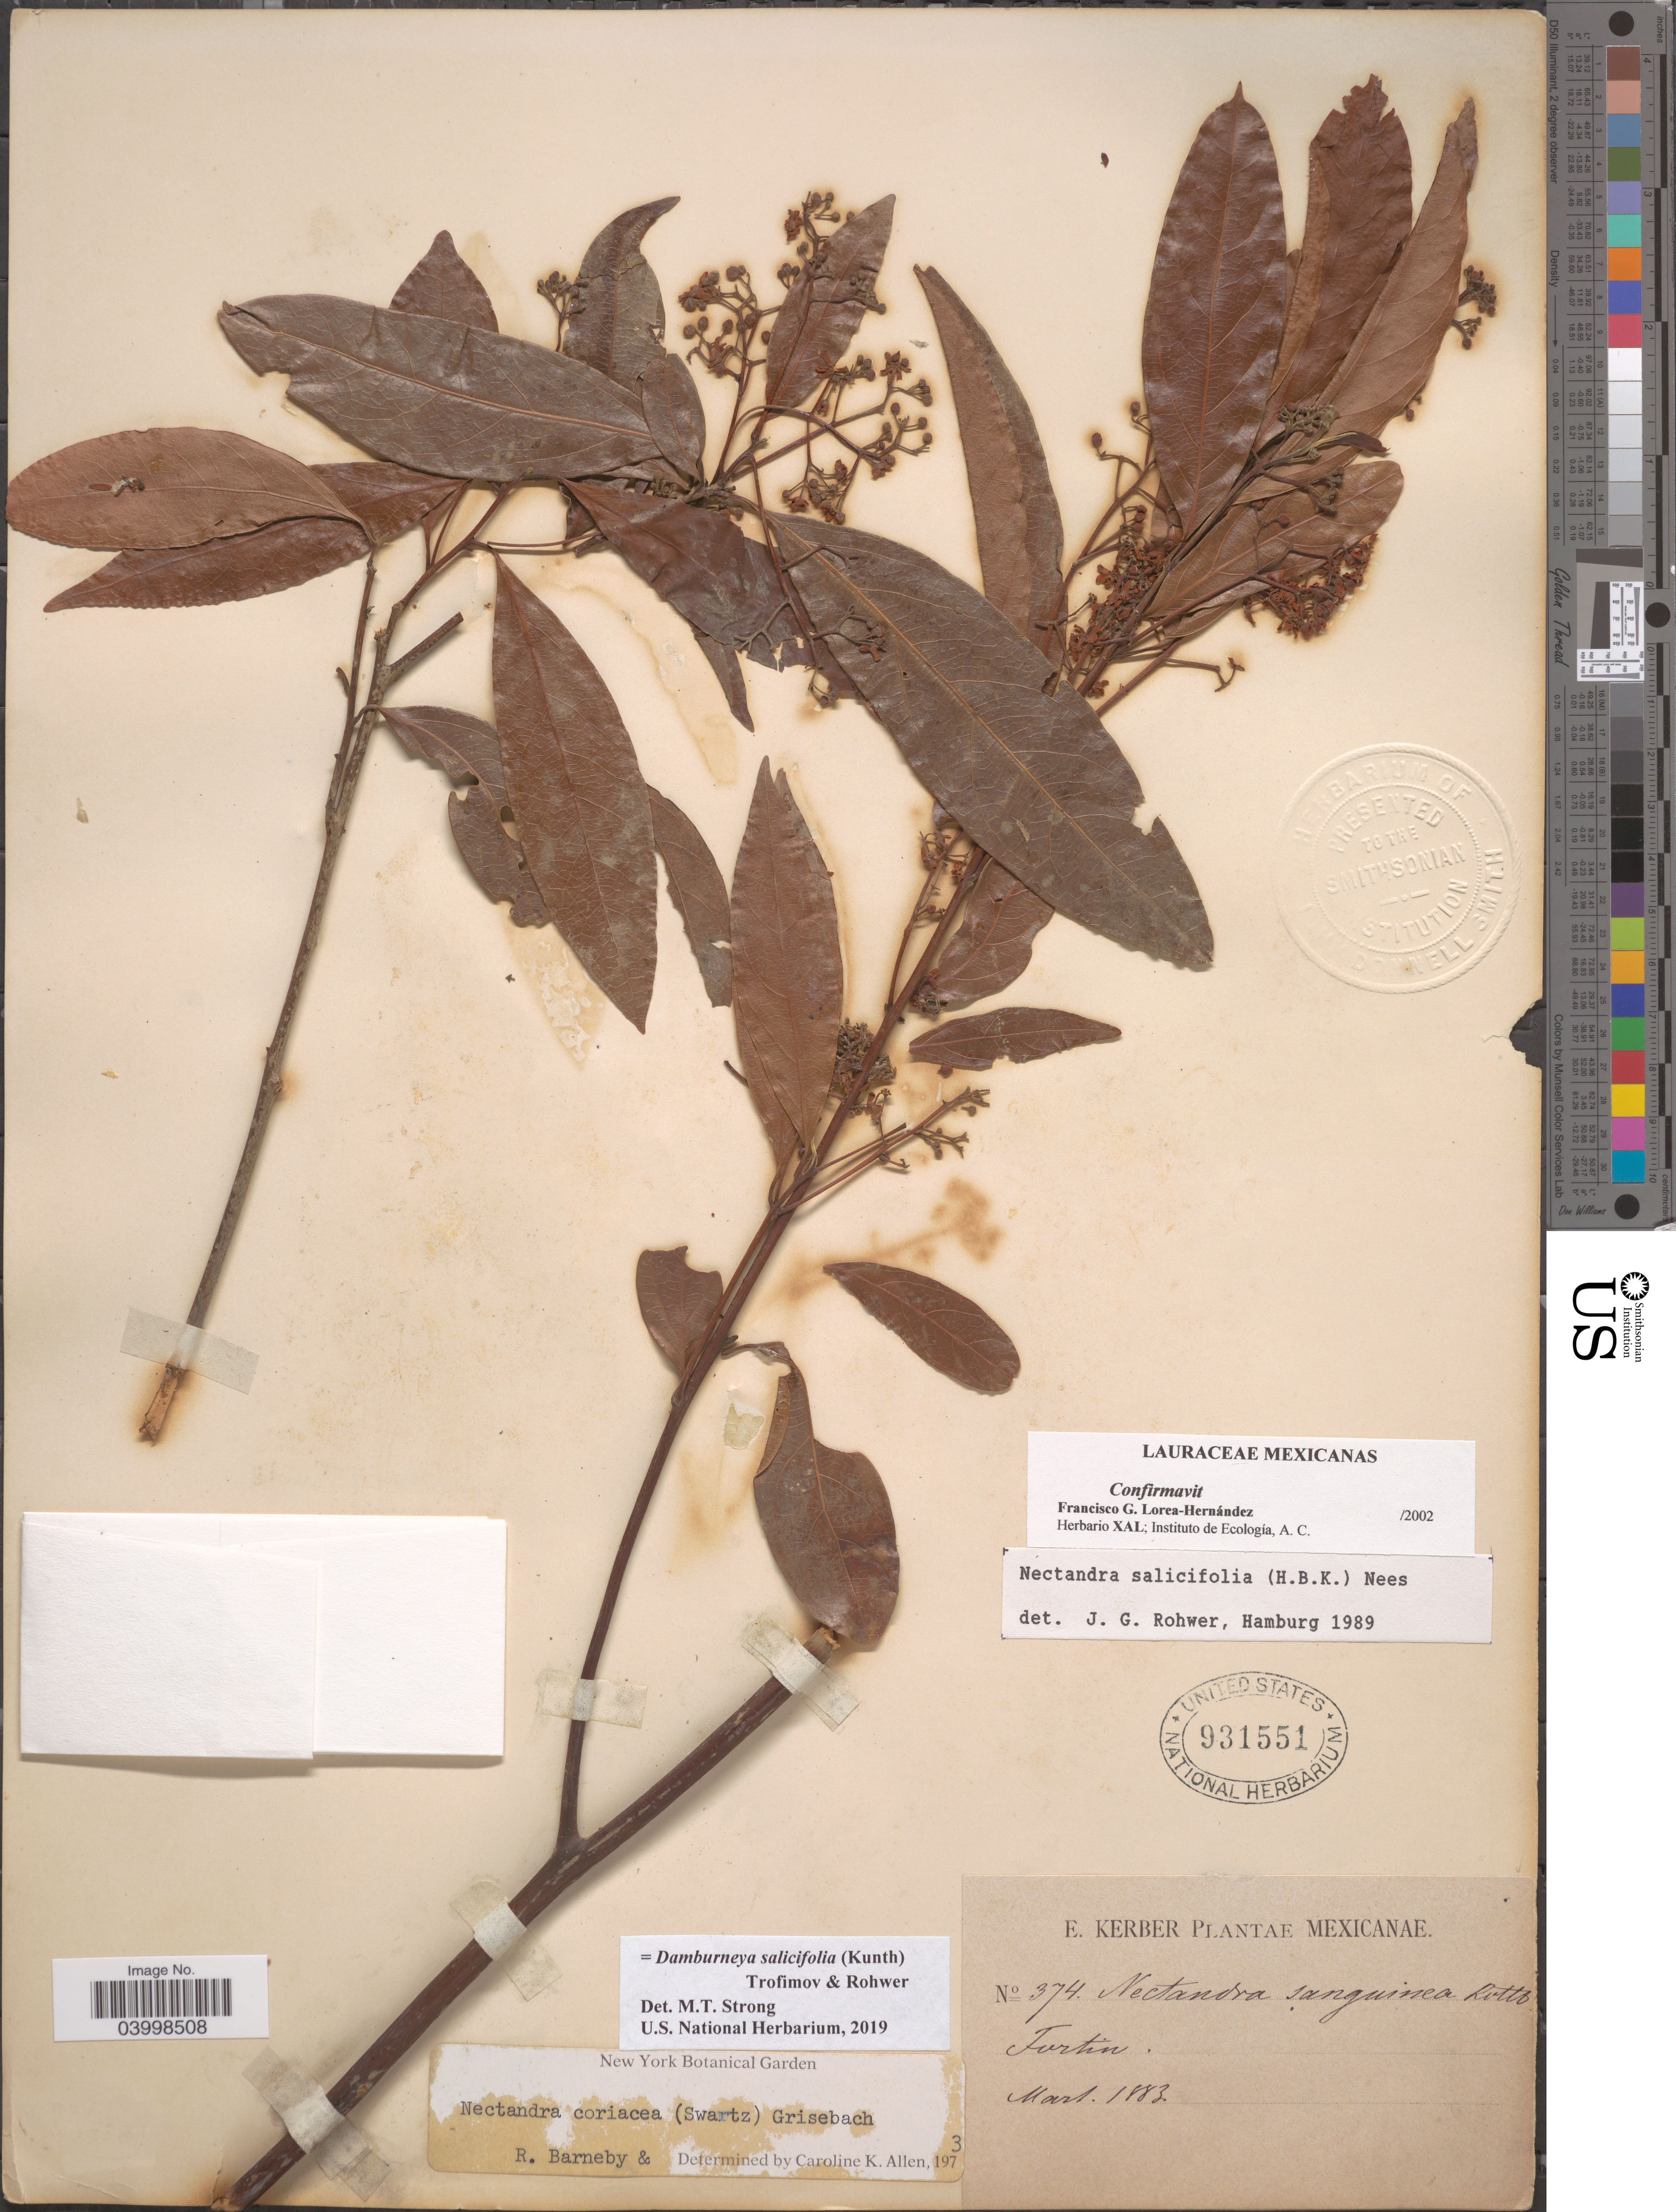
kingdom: Plantae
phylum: Tracheophyta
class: Magnoliopsida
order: Laurales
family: Lauraceae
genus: Damburneya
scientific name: Damburneya salicifolia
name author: (Kunth) Trofimov & Rohwer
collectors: E. Kerber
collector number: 374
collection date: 1883-03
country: Mexico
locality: Fortin.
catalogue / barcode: US 931551